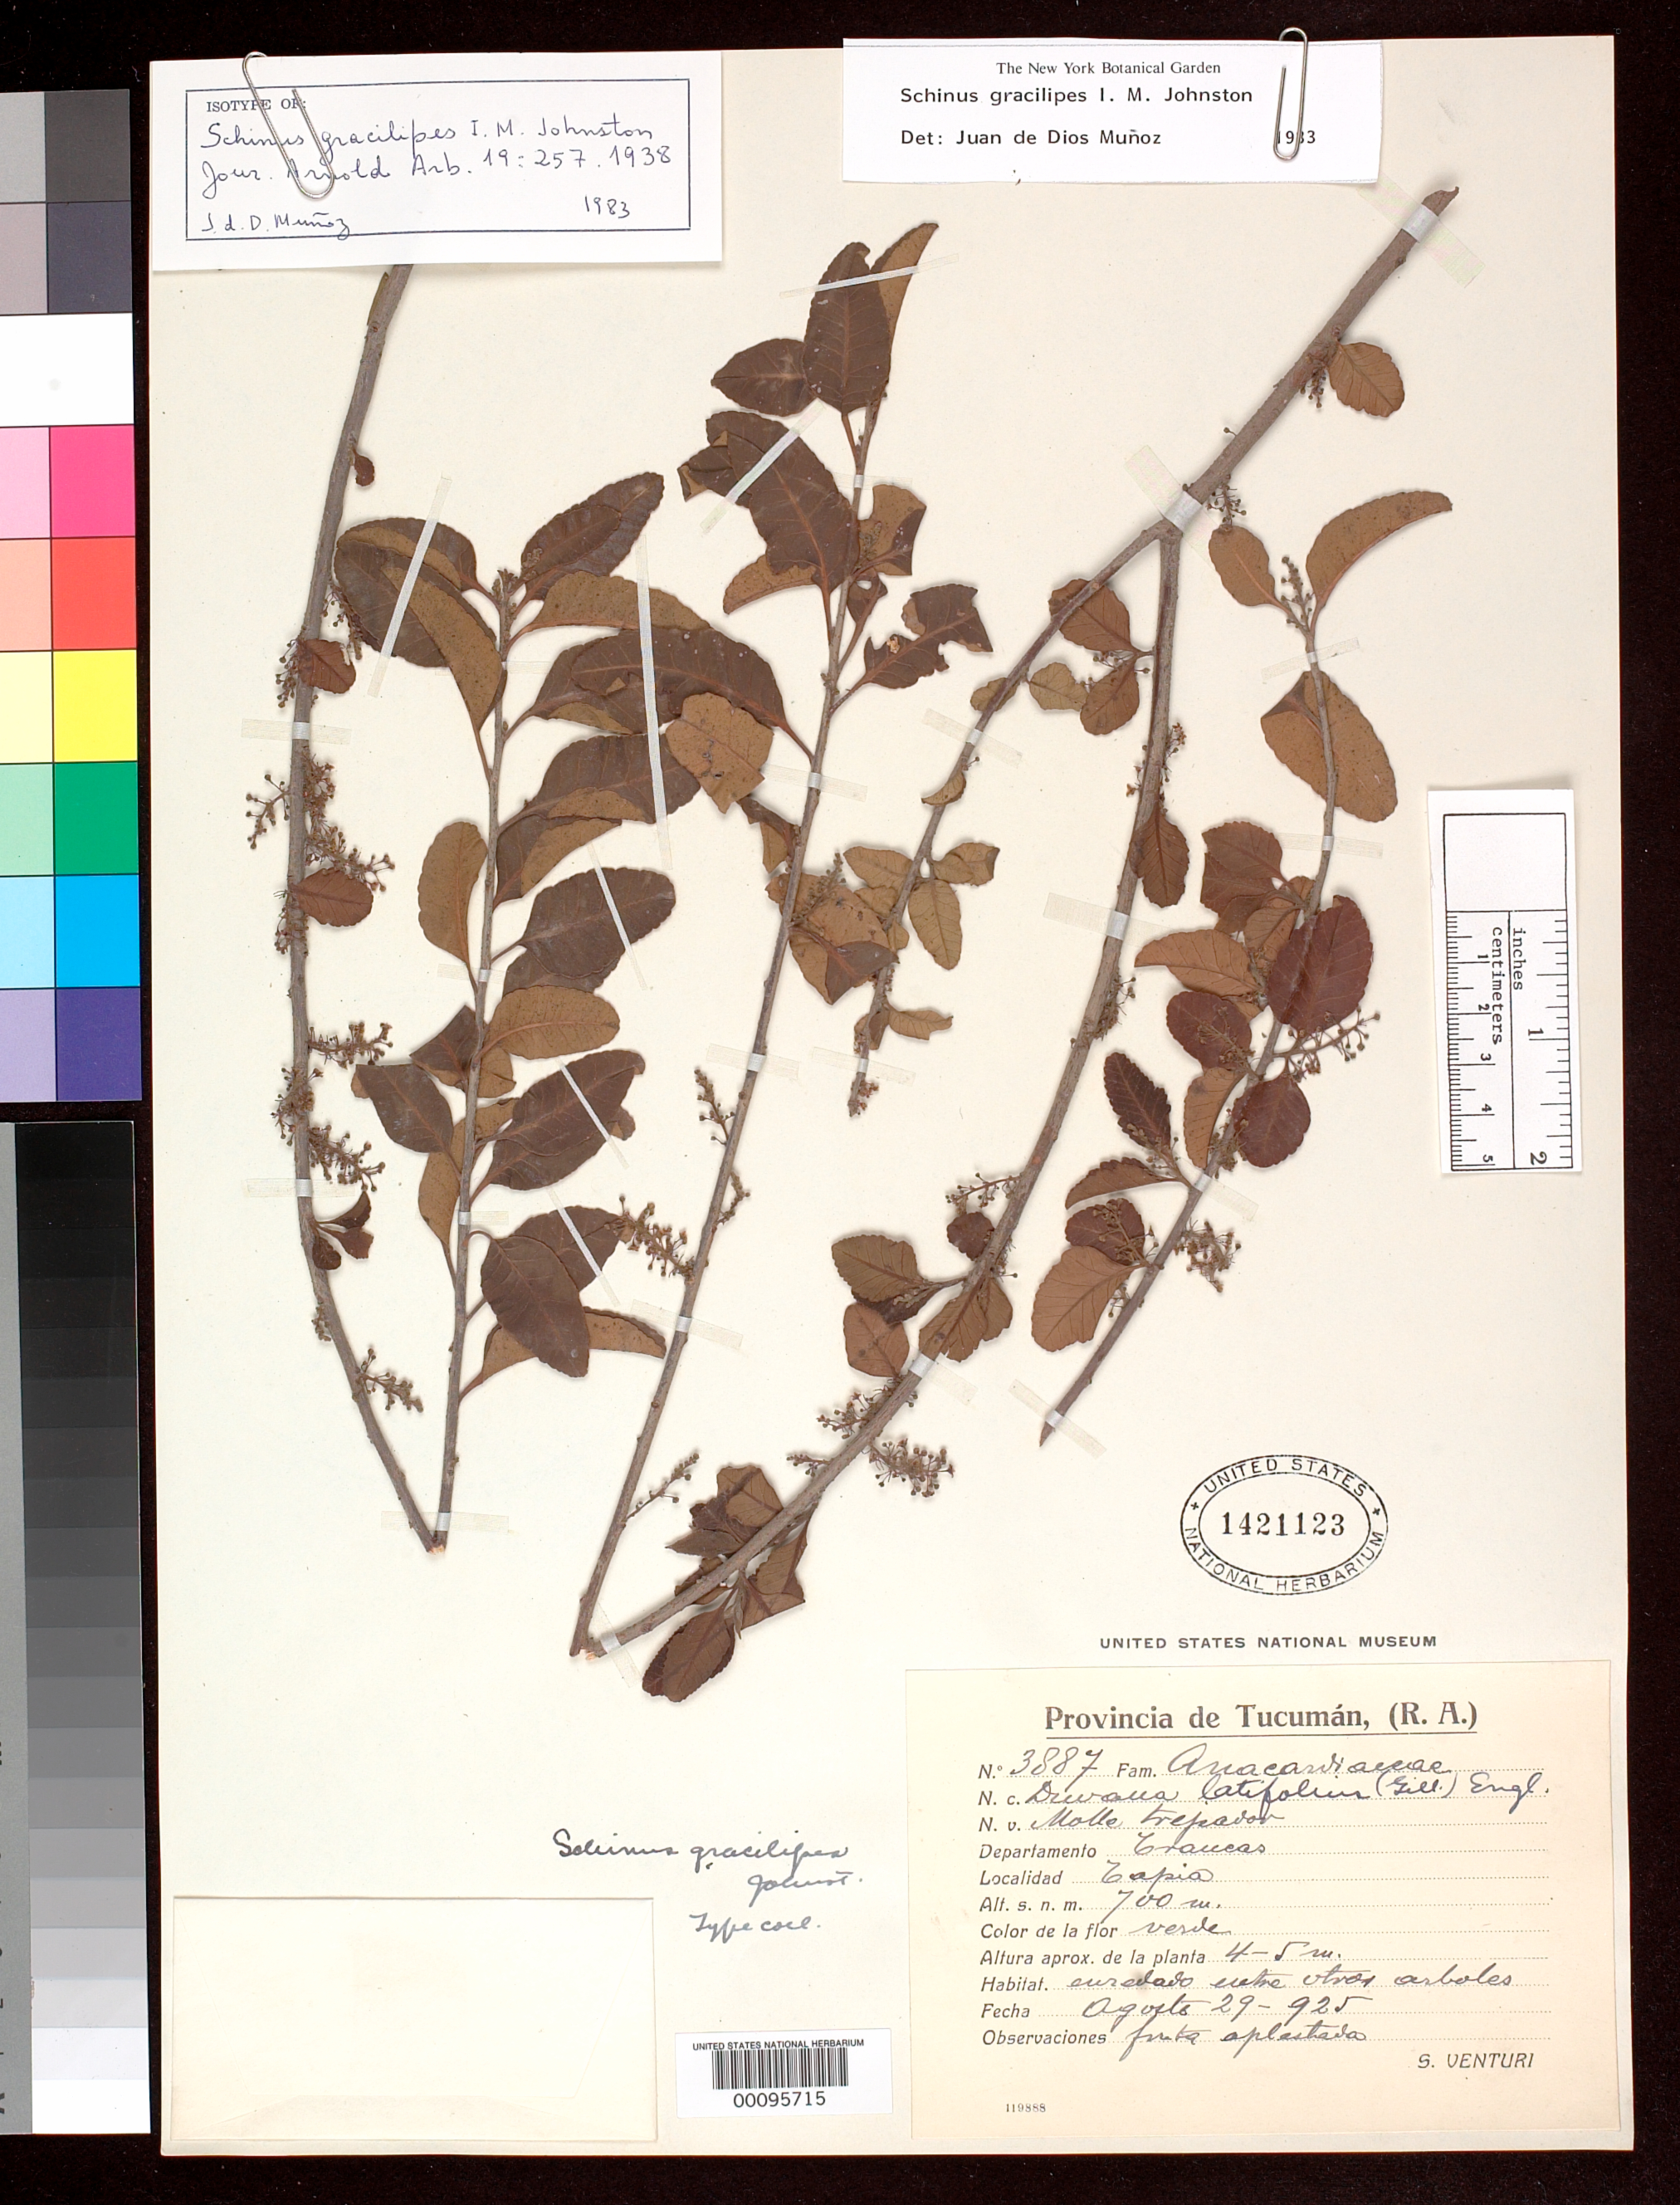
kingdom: Plantae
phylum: Tracheophyta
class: Magnoliopsida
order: Sapindales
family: Anacardiaceae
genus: Schinus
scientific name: Schinus gracilipes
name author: I.M. Johnst.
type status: Isotype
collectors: S. Venturi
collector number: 3887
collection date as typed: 29 Aug 1925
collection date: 1925-08-29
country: Argentina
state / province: Tucumán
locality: Tapia.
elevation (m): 750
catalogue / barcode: US 1421123